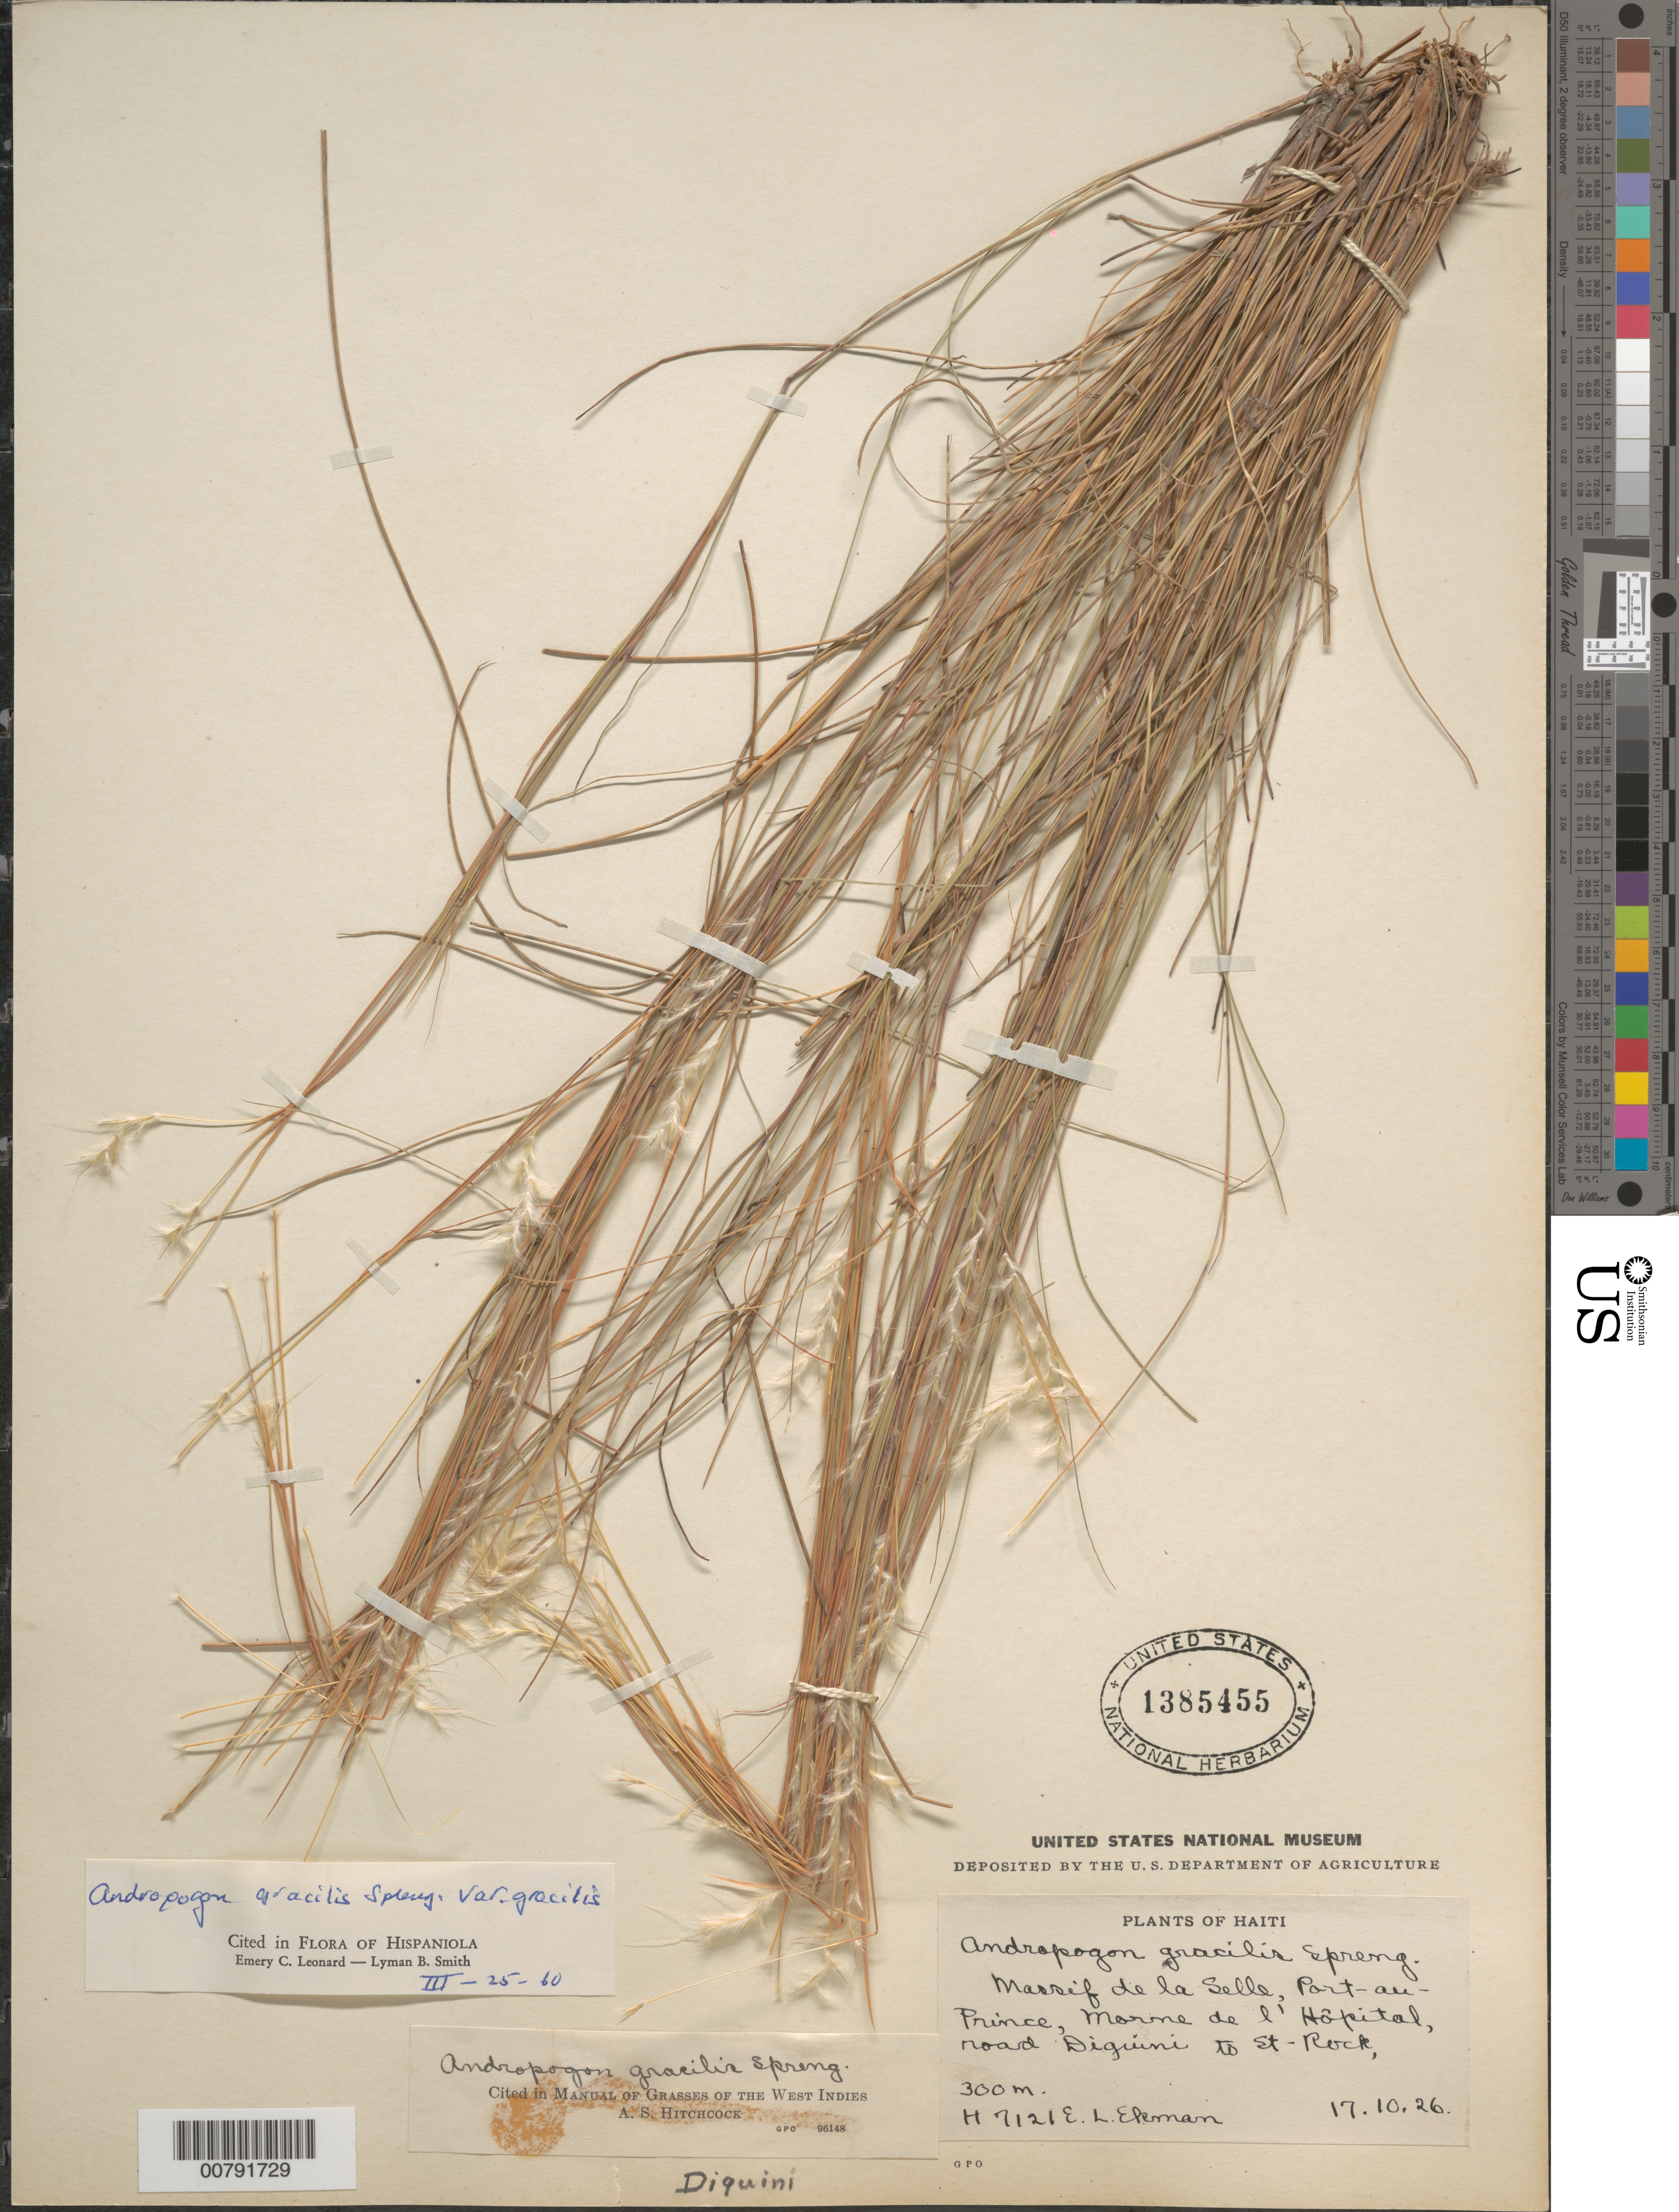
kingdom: Plantae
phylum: Tracheophyta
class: Liliopsida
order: Poales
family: Poaceae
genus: Schizachyrium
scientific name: Schizachyrium gracile var. gracile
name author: (Spreng.) Nash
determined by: Leonard, E. C.; Smith, L. B.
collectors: E. L. Ekman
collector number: H 7121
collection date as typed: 17 Oct 1926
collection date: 1926-10-17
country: Haiti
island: Hispaniola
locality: Massif de la Selle, Port-au-Prince, Morne de l'Hopital, road Diguini to St. Rock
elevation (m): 300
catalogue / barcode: US 1385455